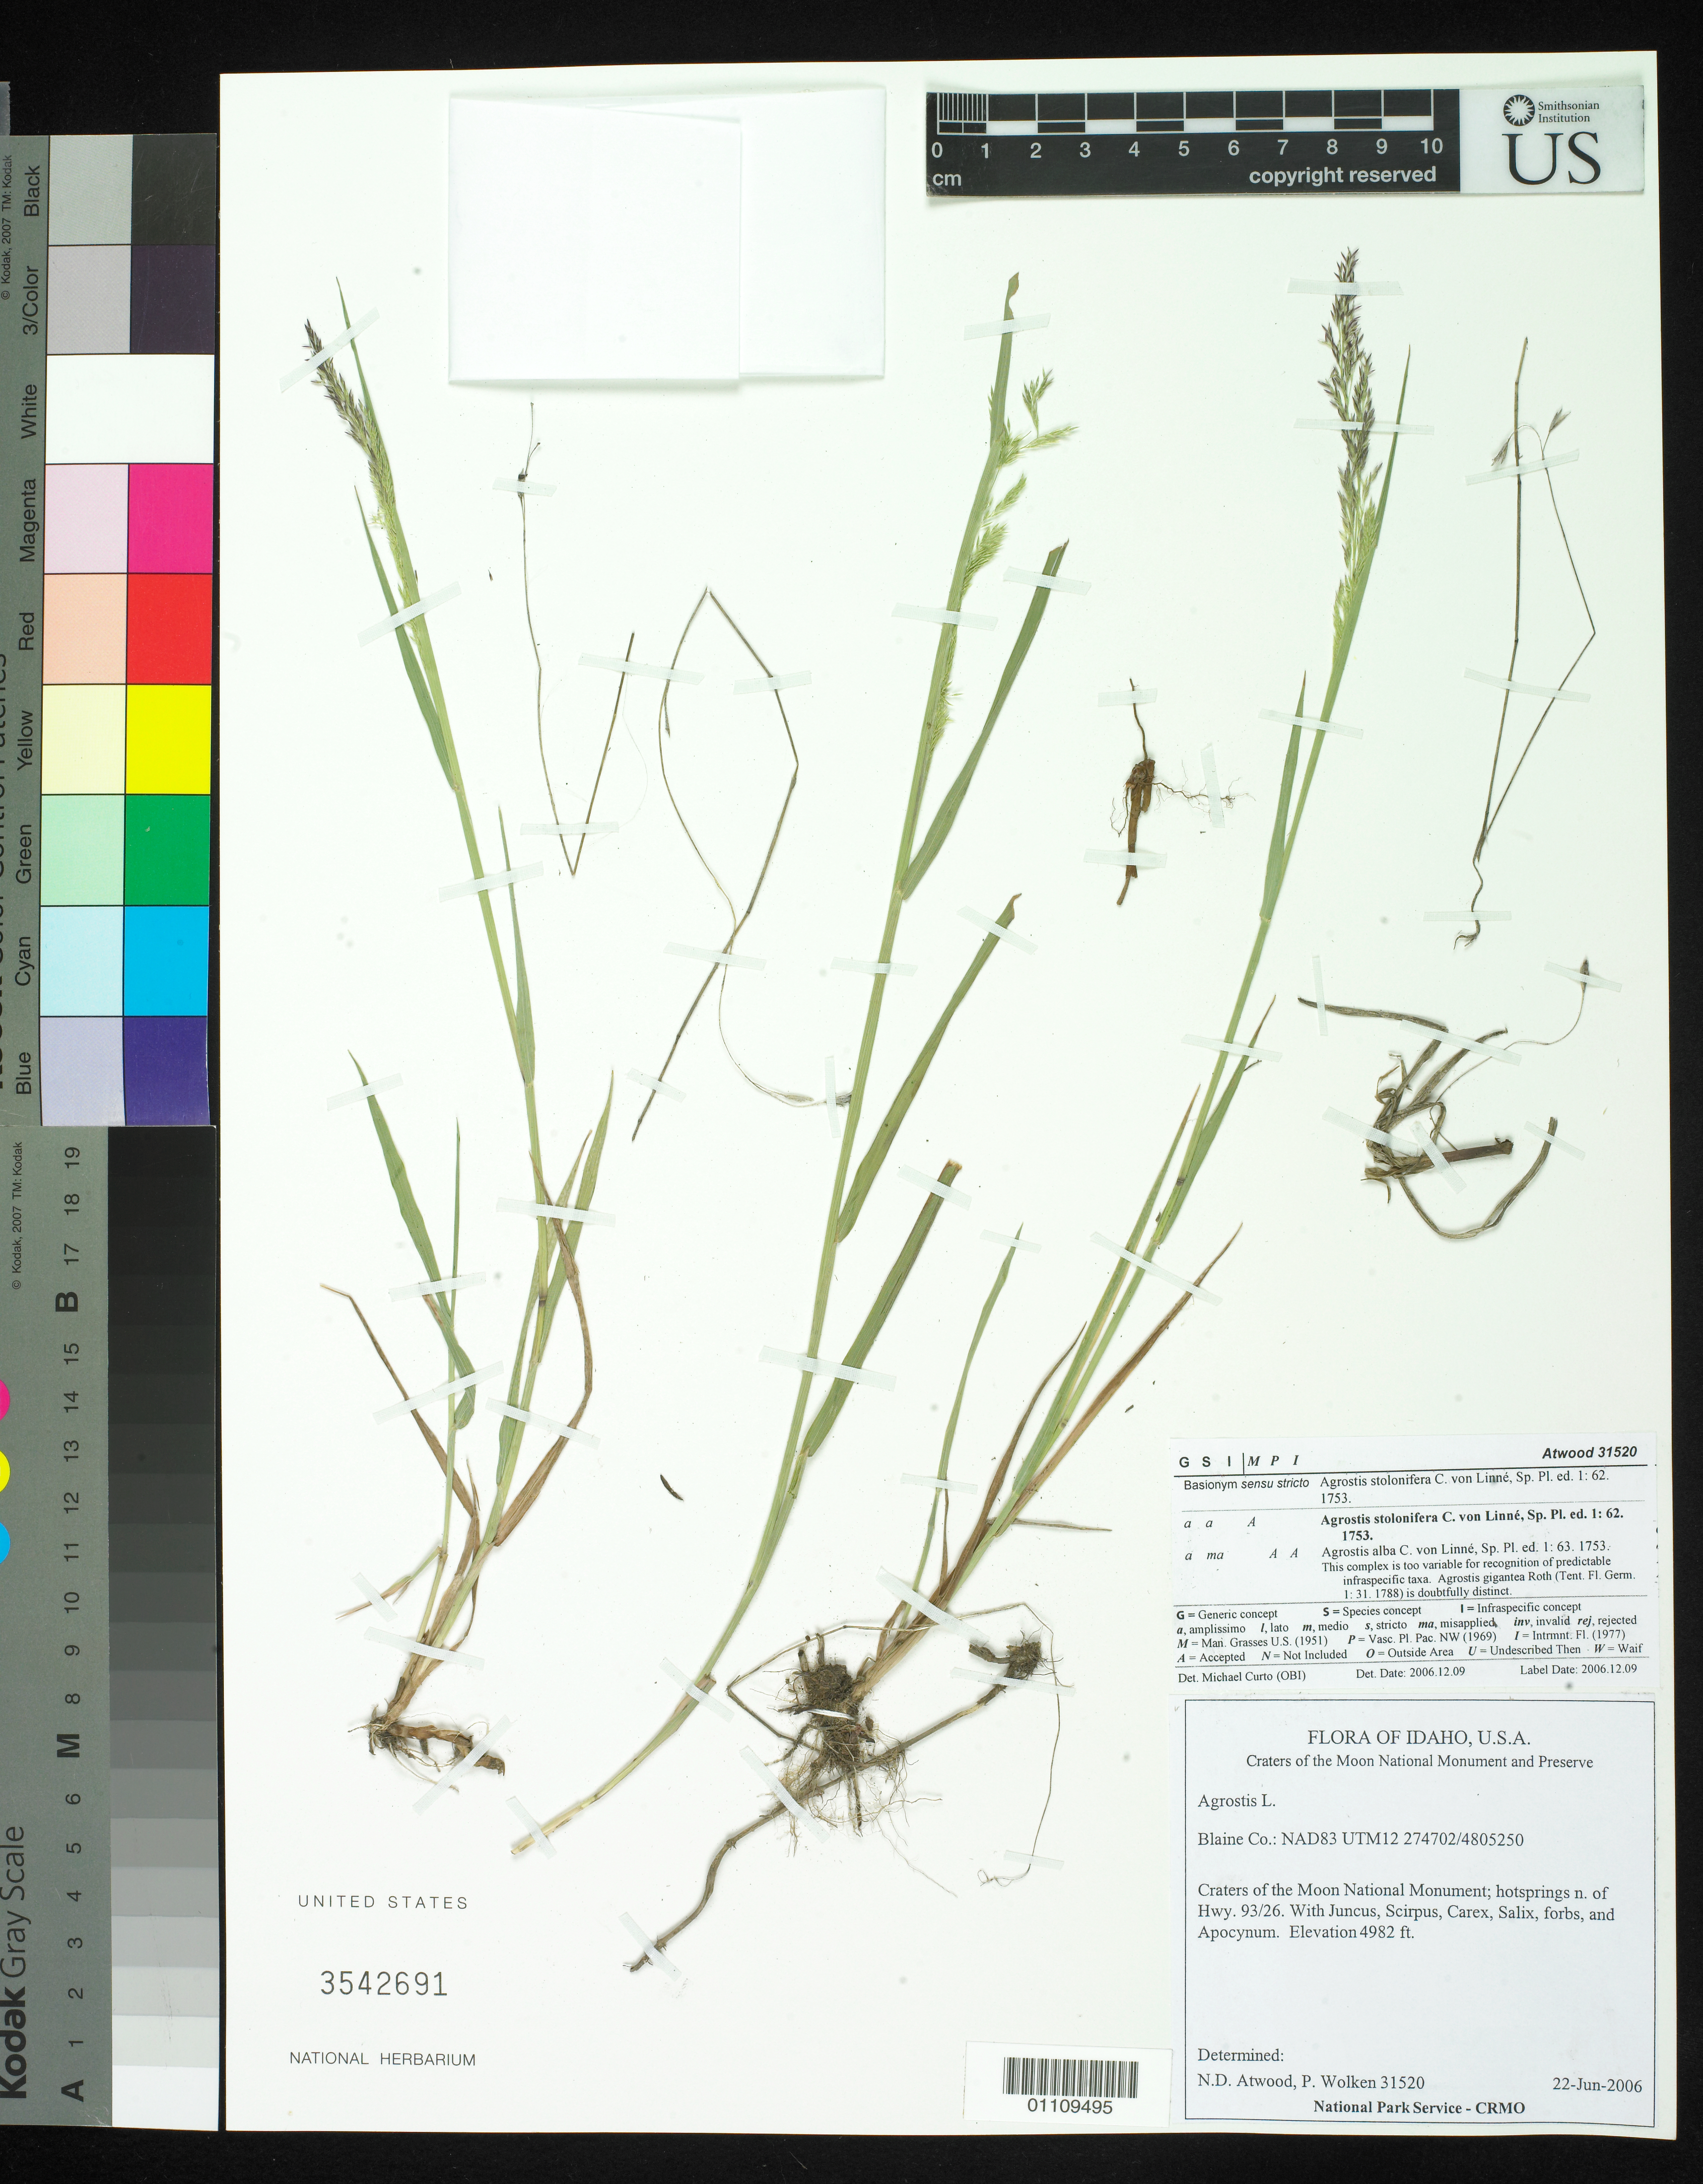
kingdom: Plantae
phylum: Tracheophyta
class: Liliopsida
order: Poales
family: Poaceae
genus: Agrostis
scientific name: Agrostis stolonifera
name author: L.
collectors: N. Atwood & P. Wolken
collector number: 31520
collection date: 2006-06-22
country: United States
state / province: Idaho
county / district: Blaine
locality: Craters of the Moon National Monument; hotsprings N of Hwy. 93-26.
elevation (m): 1519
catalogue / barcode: US 3542691